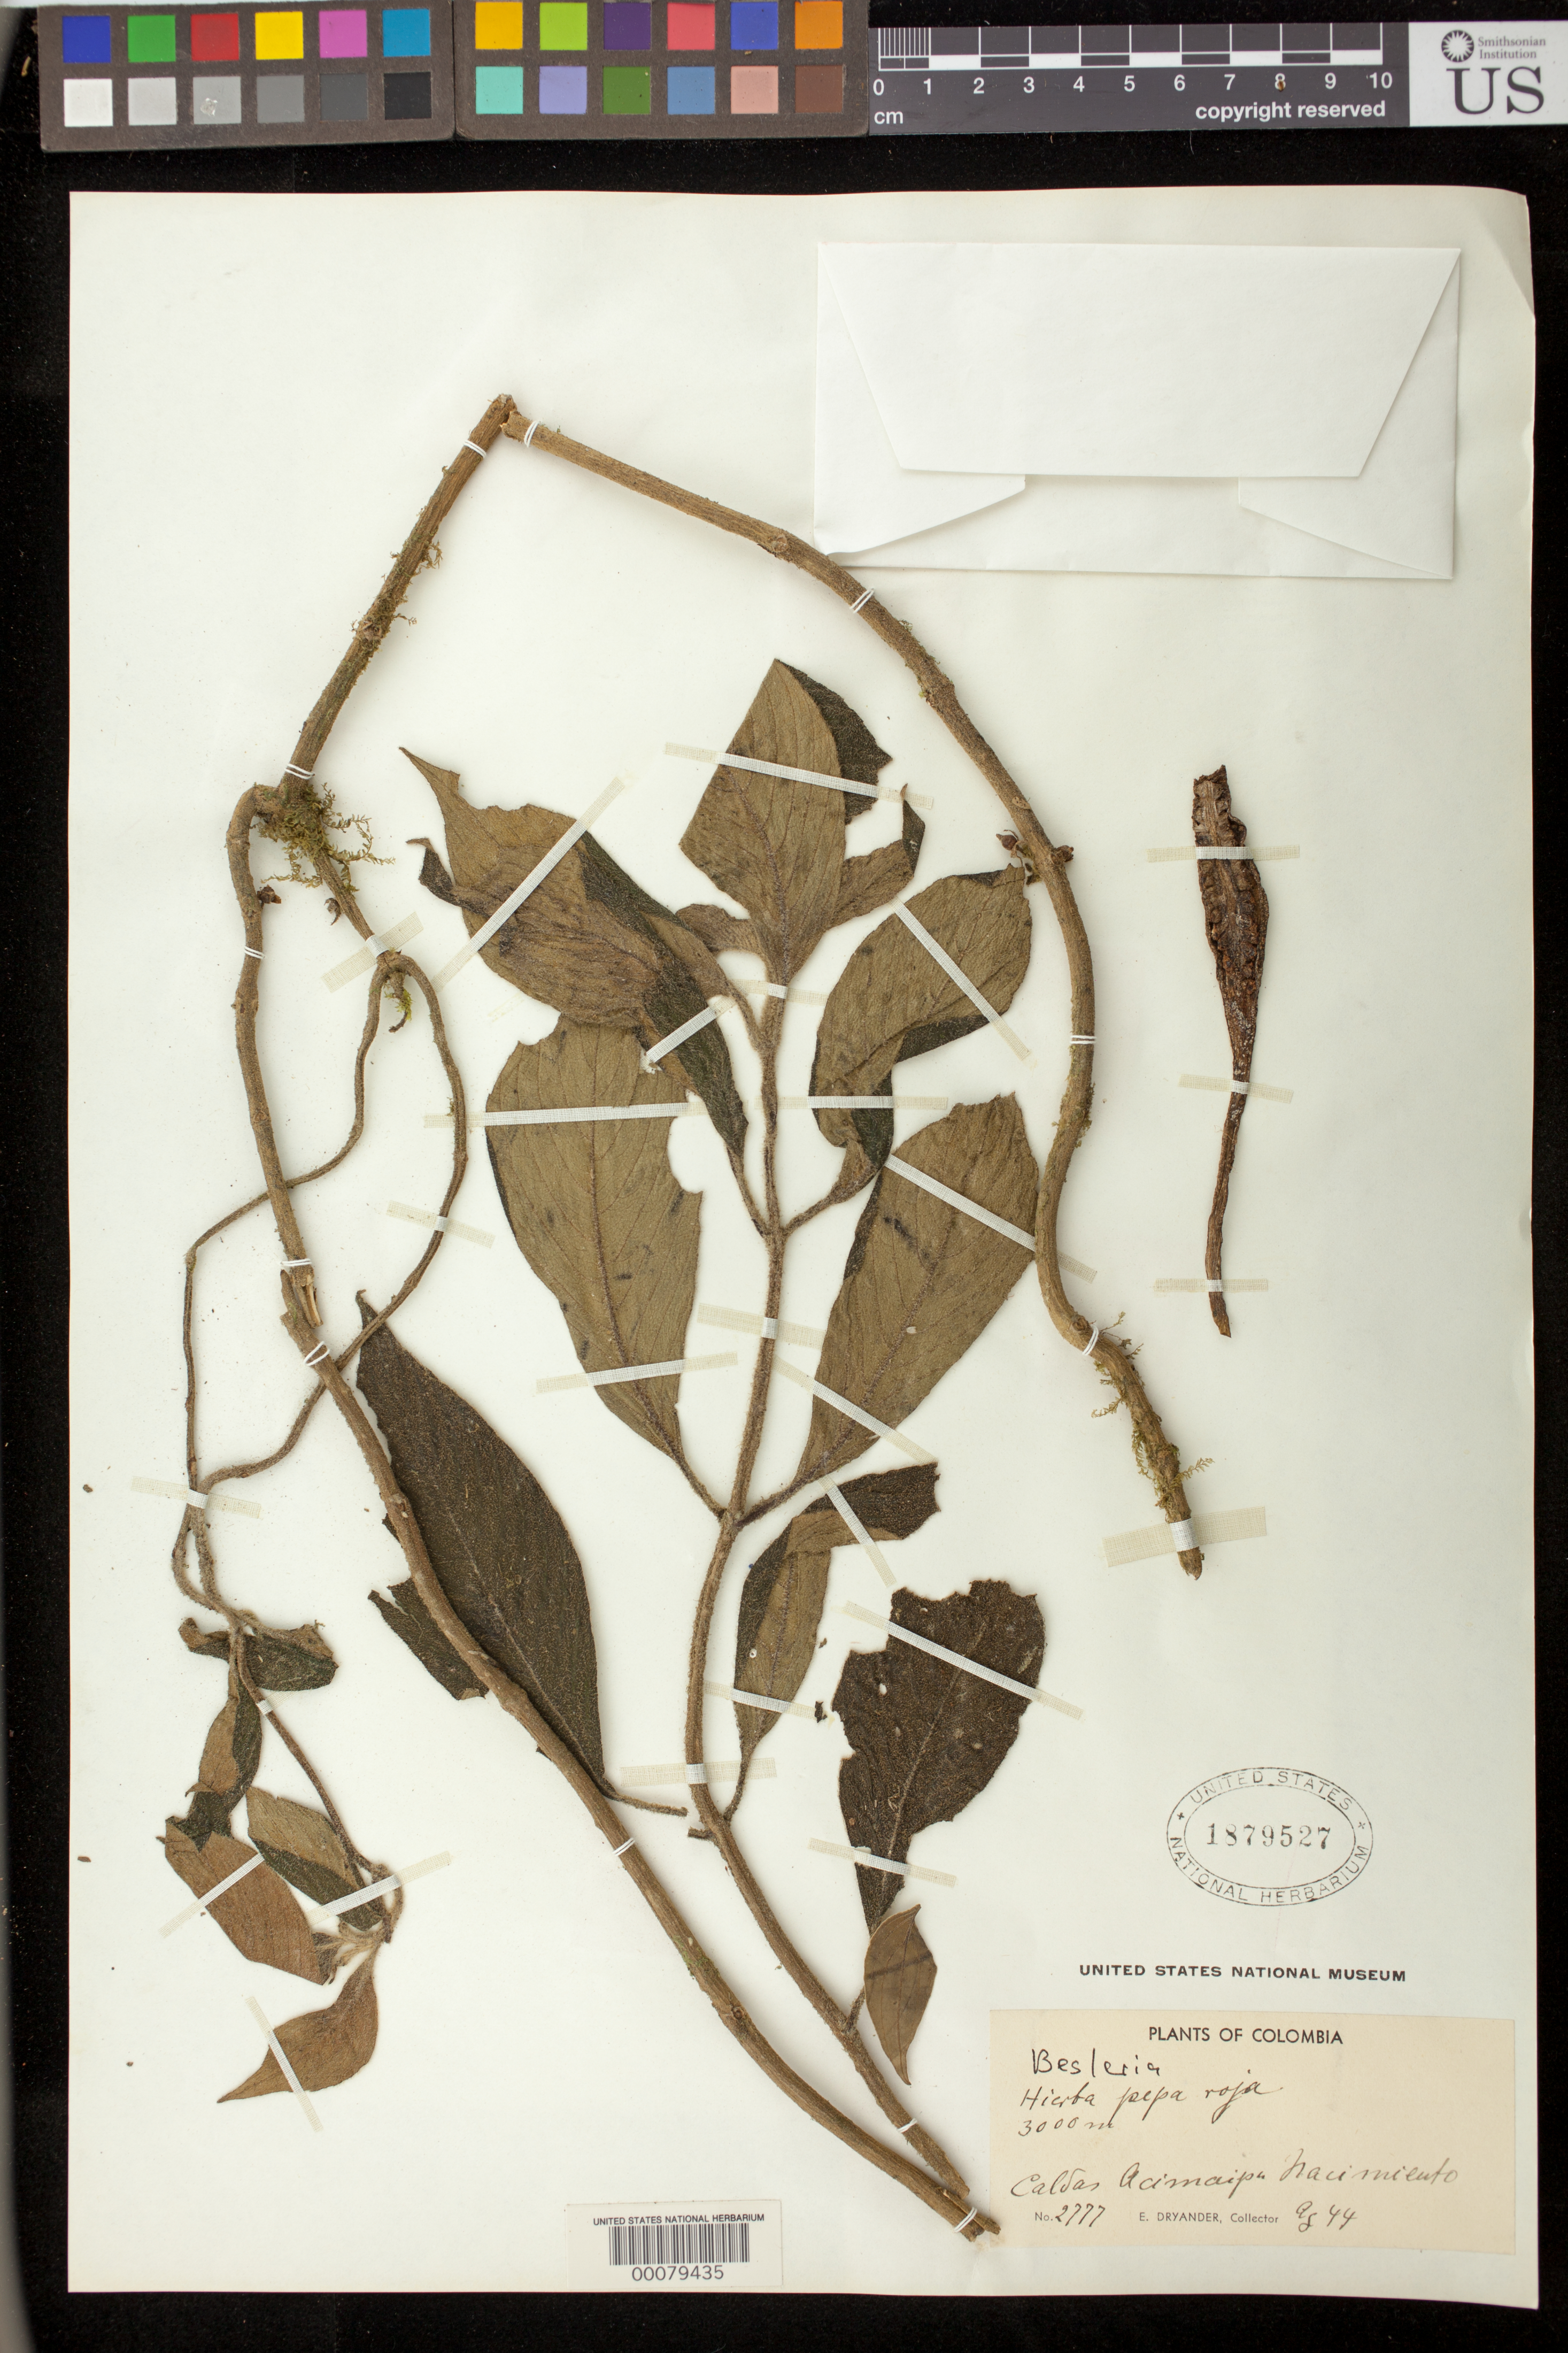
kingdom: Plantae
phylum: Tracheophyta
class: Magnoliopsida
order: Lamiales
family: Gesneriaceae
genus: Besleria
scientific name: Besleria sp.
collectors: E. I. Dryander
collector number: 2777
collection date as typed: Aug 1944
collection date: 1944-08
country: Colombia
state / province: Caldas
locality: Acimaipa Nacimiento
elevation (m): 3000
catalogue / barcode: US 1879527